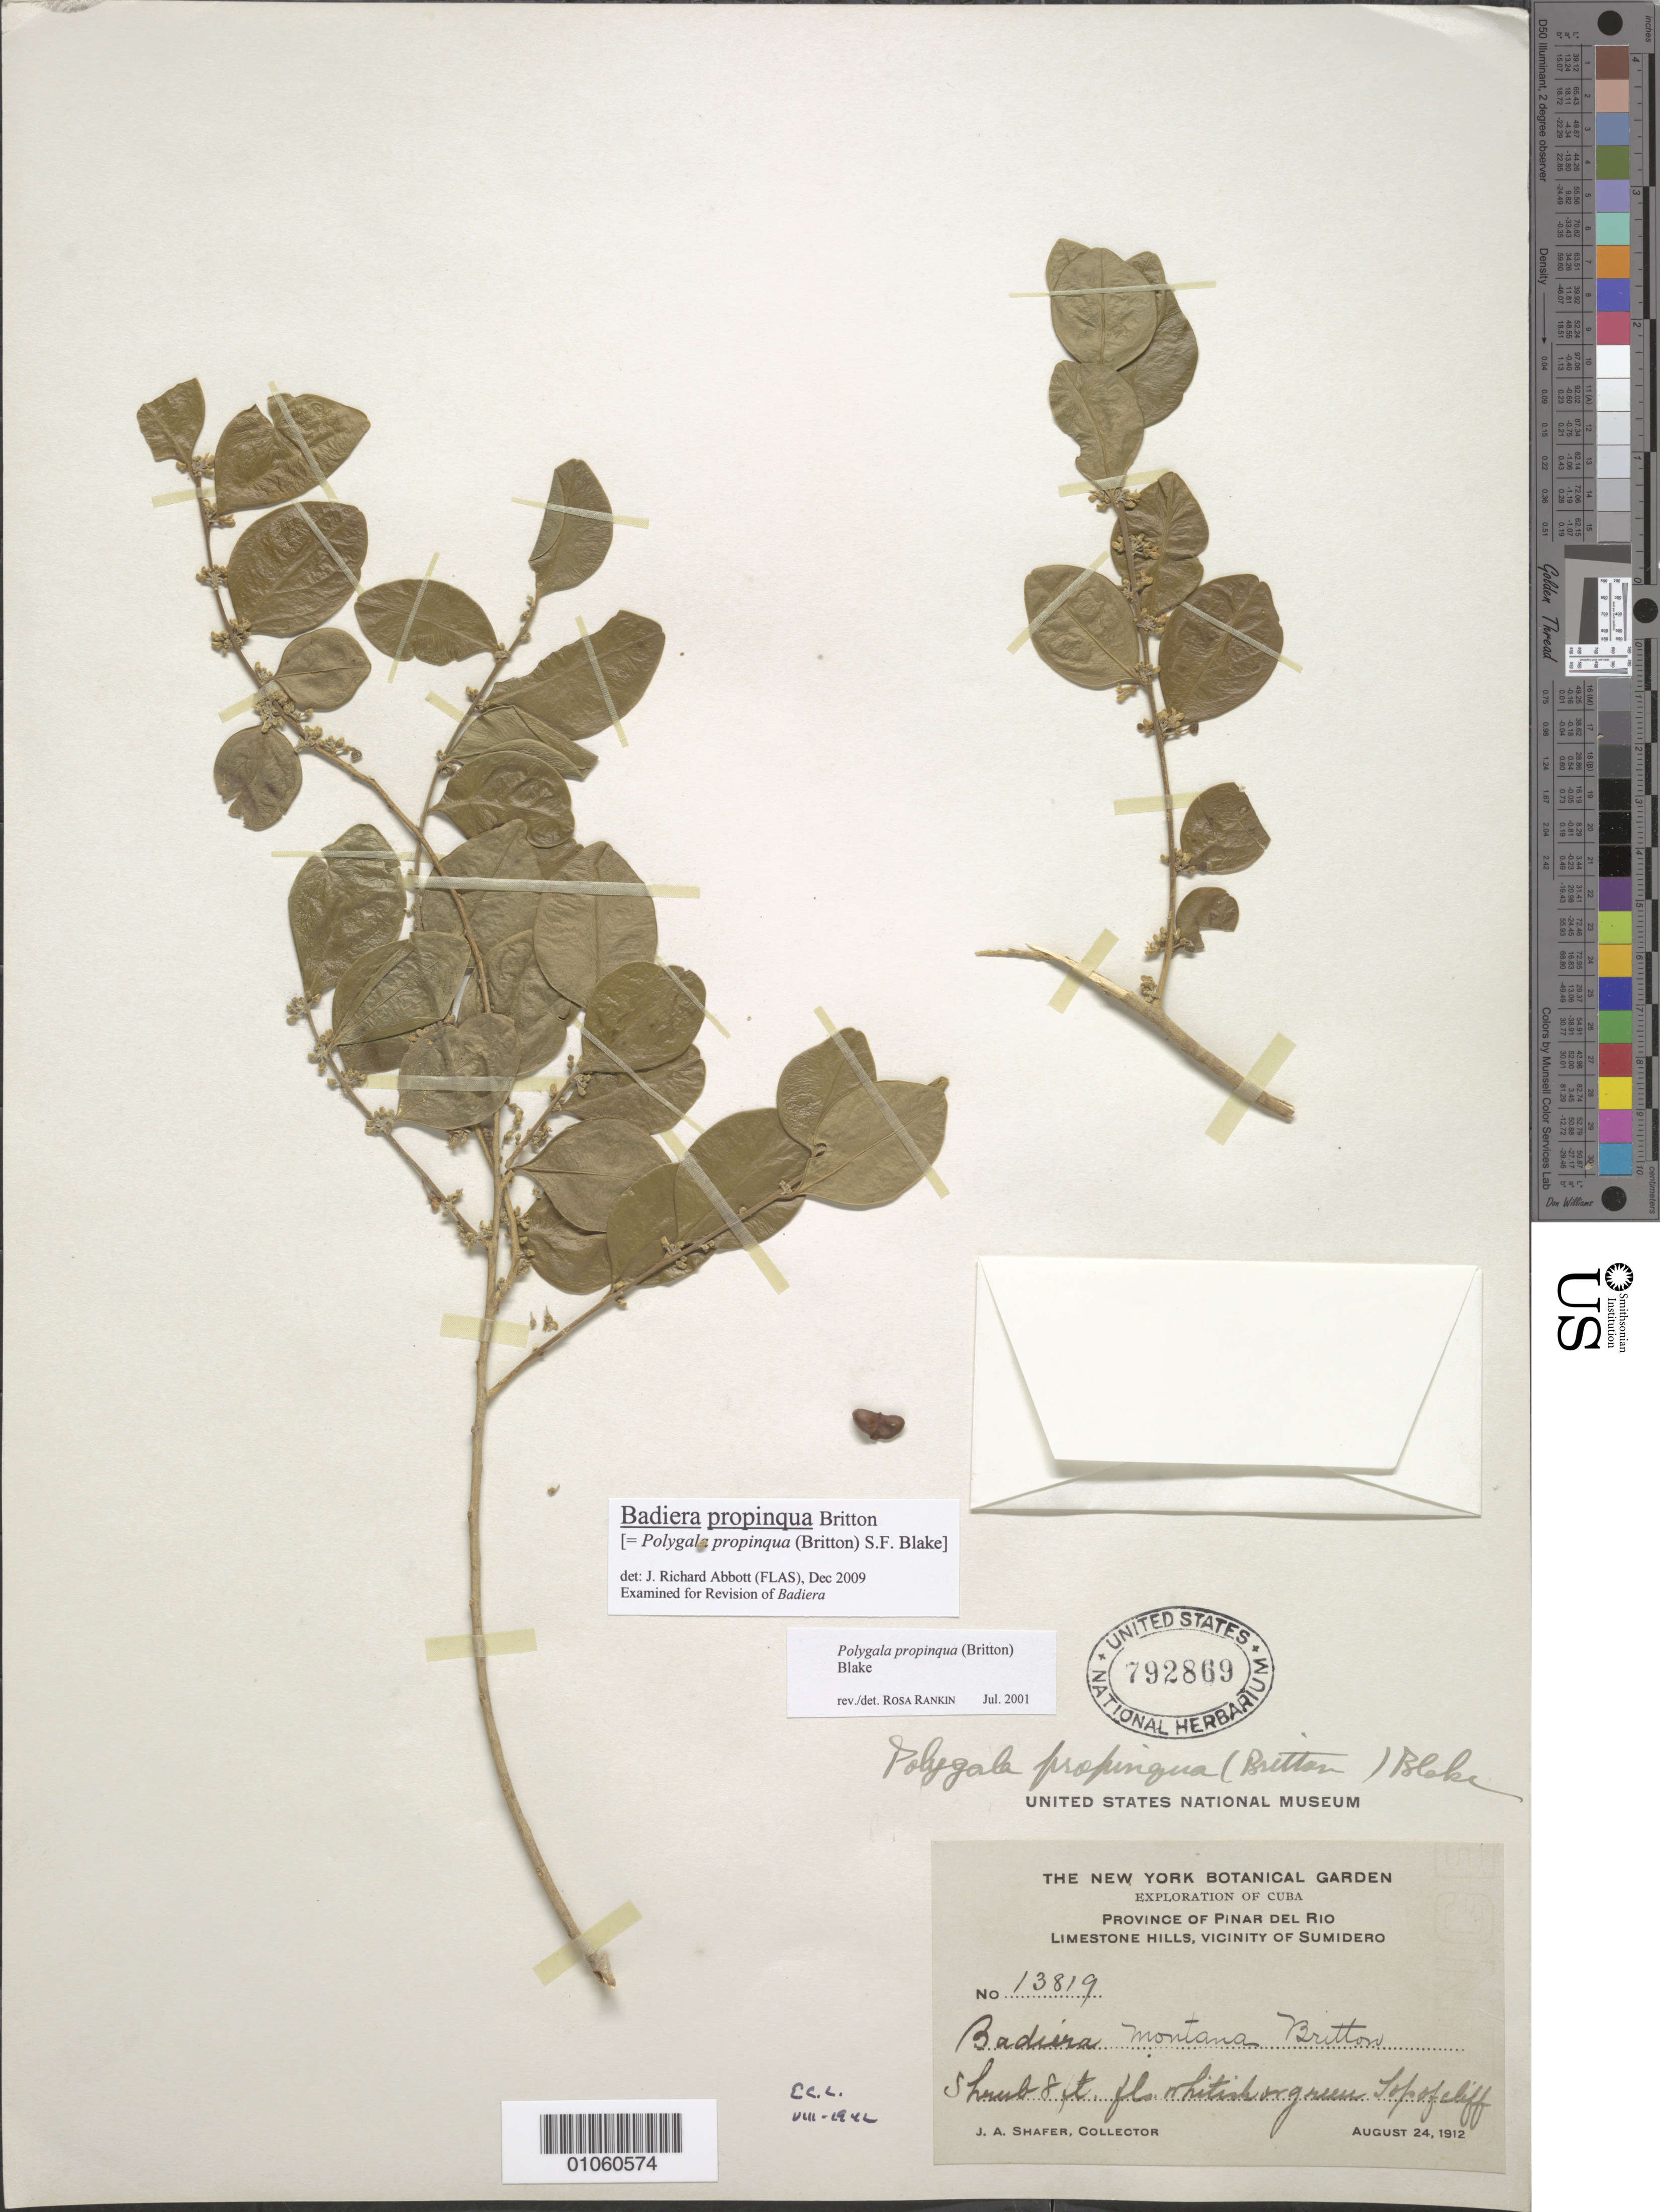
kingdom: Plantae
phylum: Tracheophyta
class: Magnoliopsida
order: Fabales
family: Polygalaceae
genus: Badiera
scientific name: Badiera propinqua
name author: Britton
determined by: Abbott, J. R., (FLAS)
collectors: J. A. Shafer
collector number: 13819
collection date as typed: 24 Aug 1912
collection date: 1912-08-24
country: Cuba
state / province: Pinar del Río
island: Cuba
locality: Sumiders vicinity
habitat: Top of cliff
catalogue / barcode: US 792869